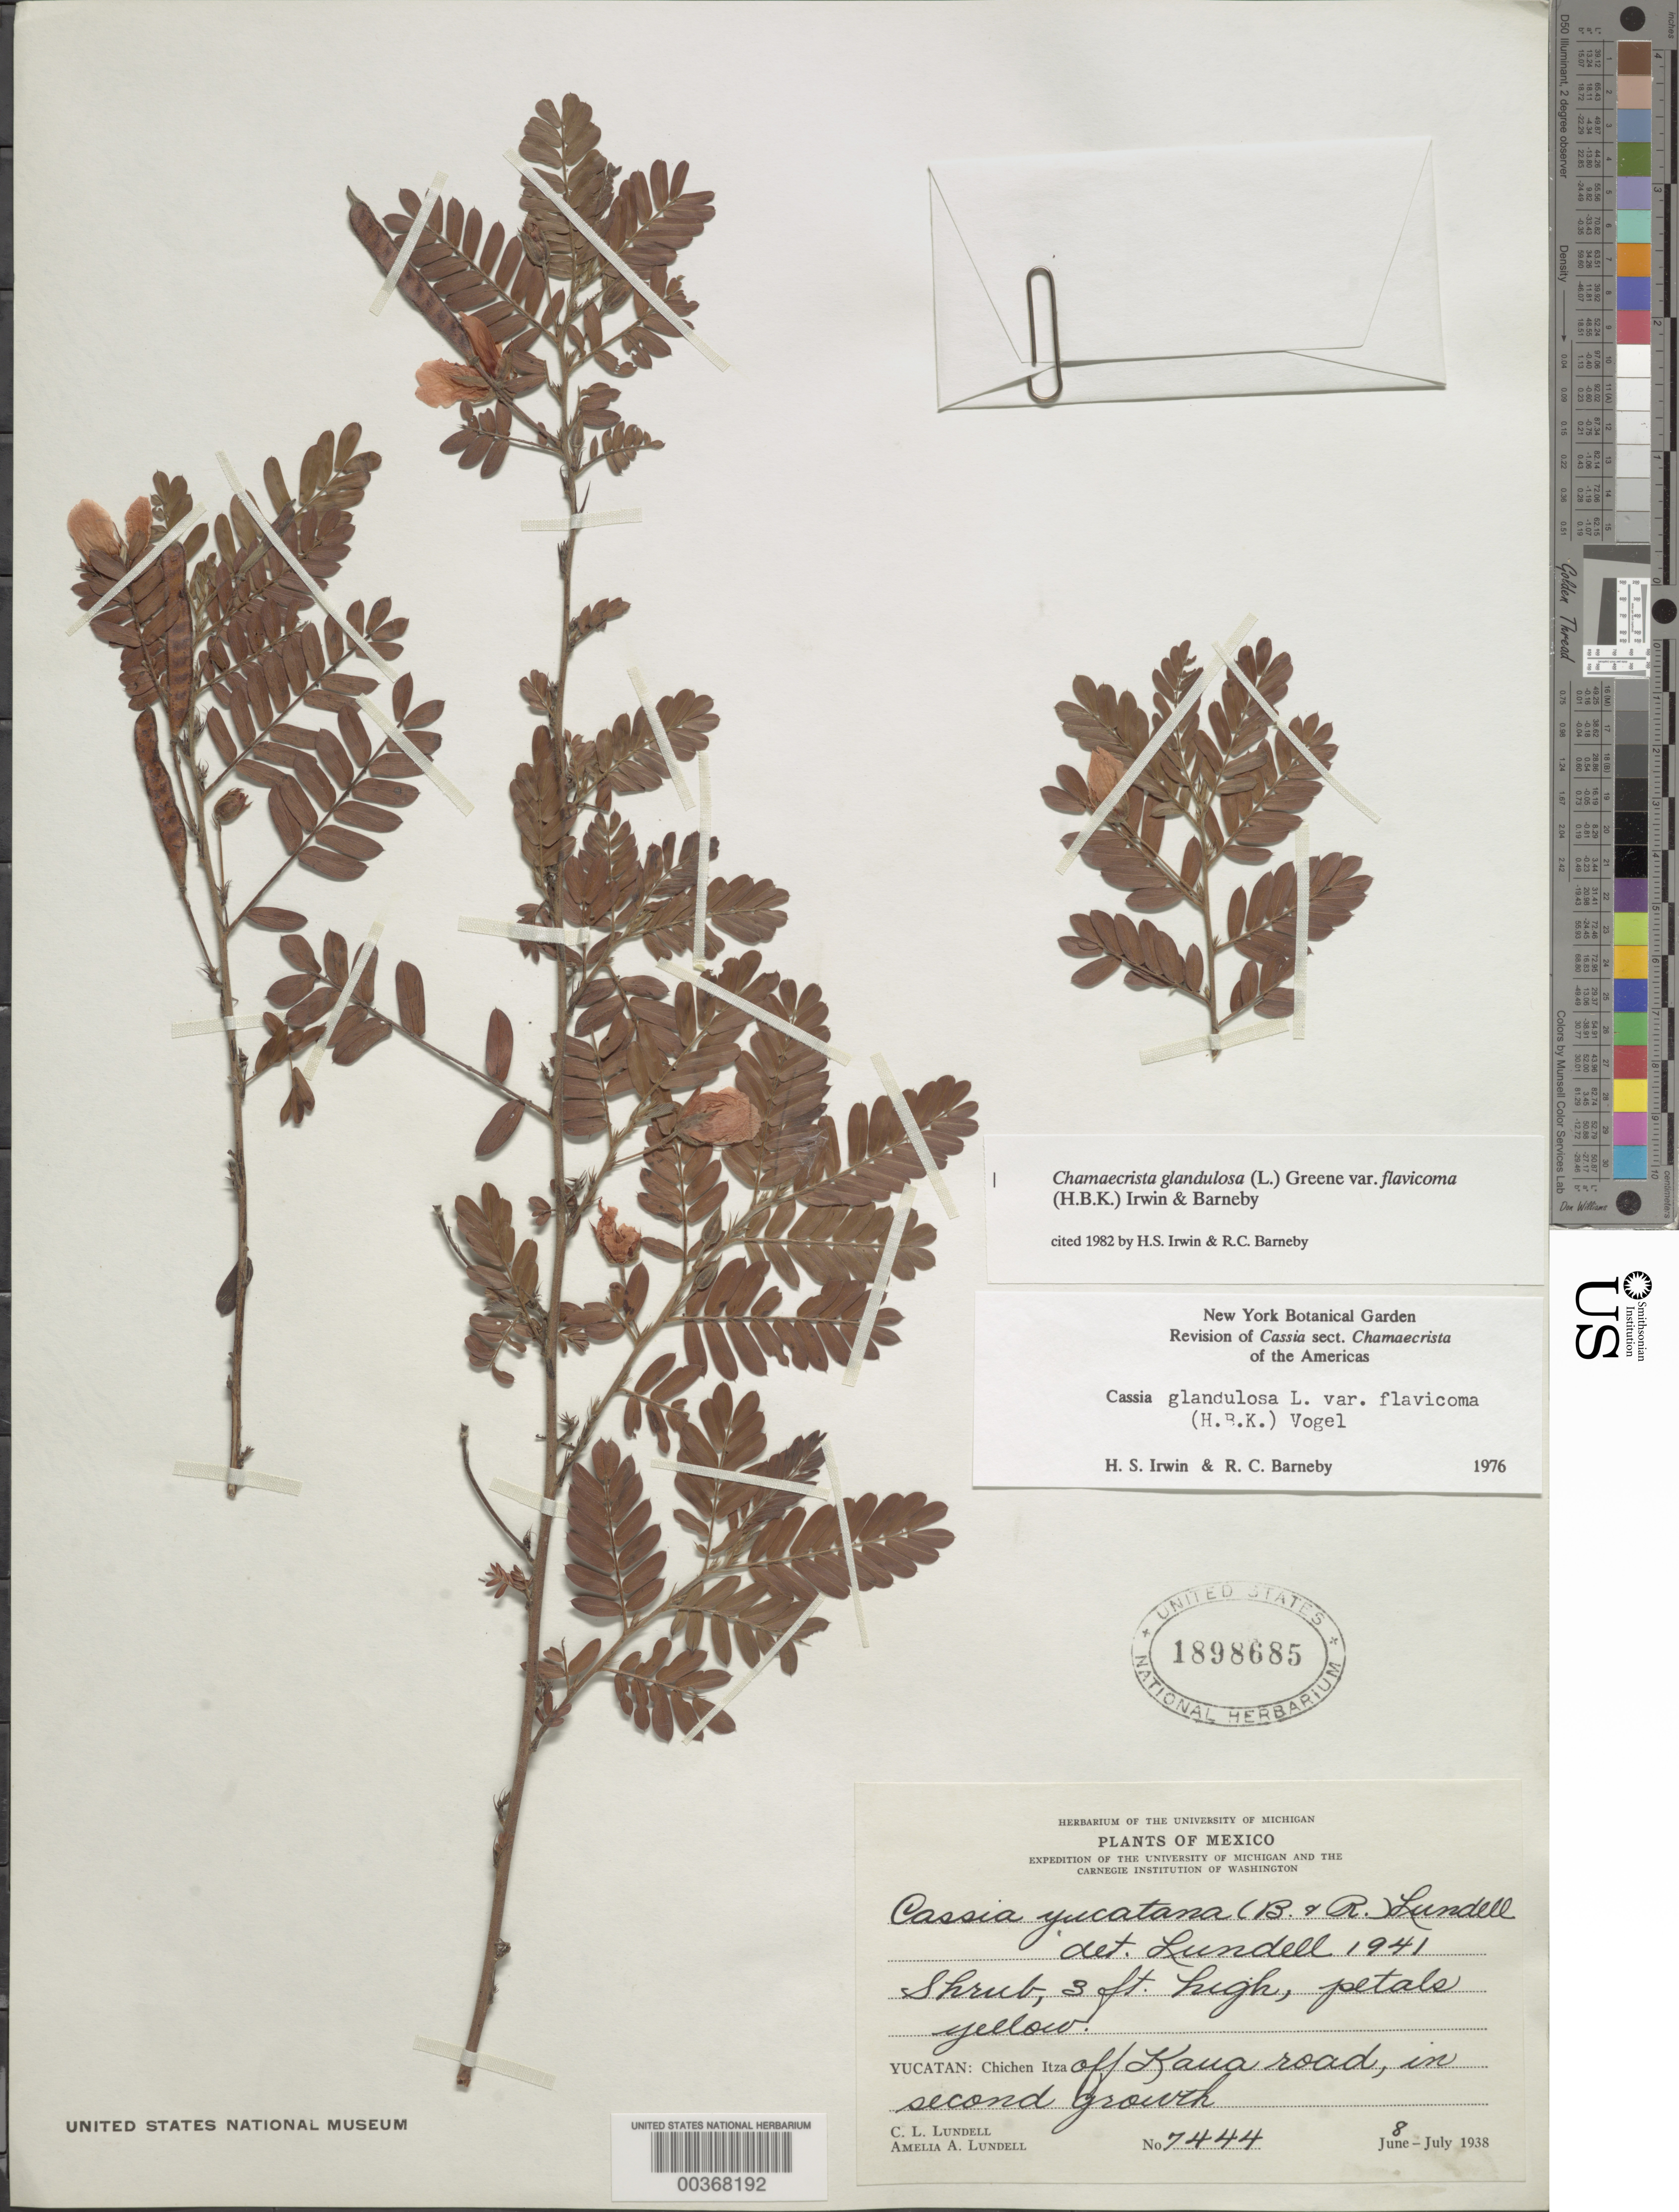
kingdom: Plantae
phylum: Tracheophyta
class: Magnoliopsida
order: Fabales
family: Fabaceae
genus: Chamaecrista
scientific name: Chamaecrista glandulosa var. flavicoma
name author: (Kunth) H.S. Irwin & Barneby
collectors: C. L. Lundell & A. A. Lundell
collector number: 7444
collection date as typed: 08 Jun 1938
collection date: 1938-06-08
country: Mexico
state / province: Yucatán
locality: Chichen itza, off kaua road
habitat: In second growth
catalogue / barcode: US 1898685